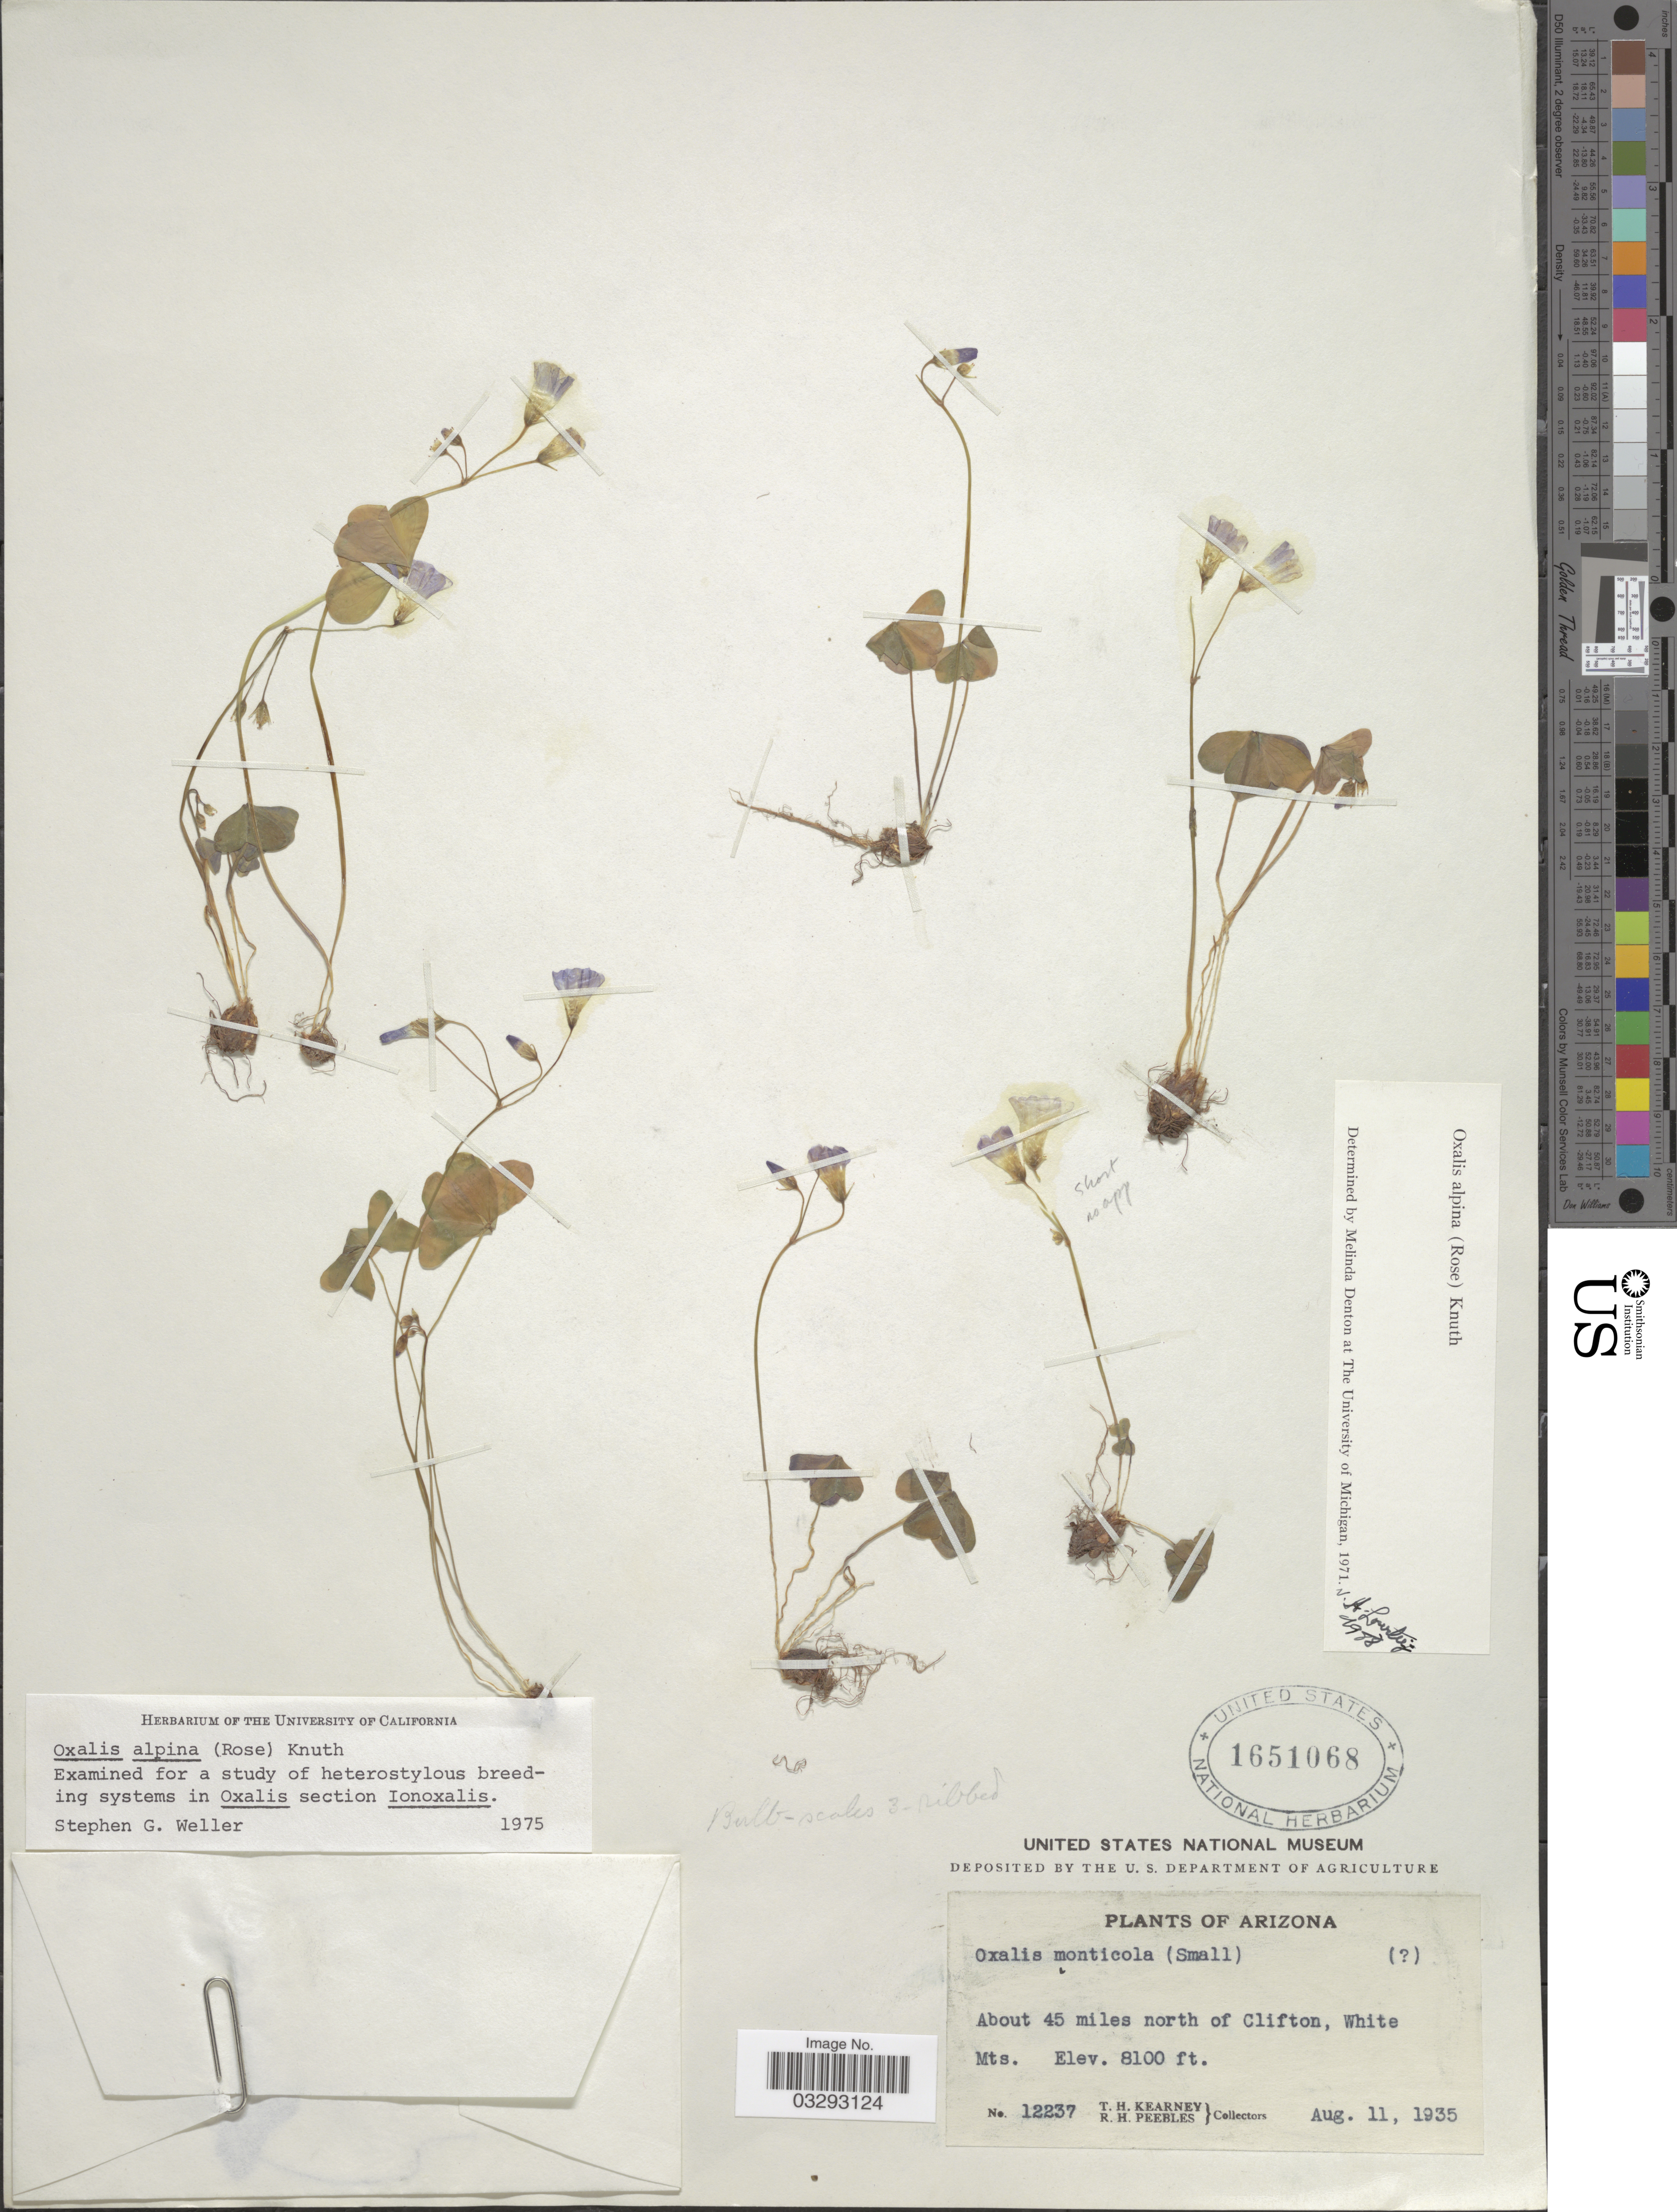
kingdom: Plantae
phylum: Tracheophyta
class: Magnoliopsida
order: Oxalidales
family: Oxalidaceae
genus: Oxalis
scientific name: Oxalis alpina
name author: (Rose) R. Knuth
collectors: T. H. Kearney & R. H. Peebles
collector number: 12237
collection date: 1935-08-11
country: United States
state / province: Arizona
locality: About 45 miles north of Clifton, White Mts.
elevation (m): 2469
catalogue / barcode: US 1651068